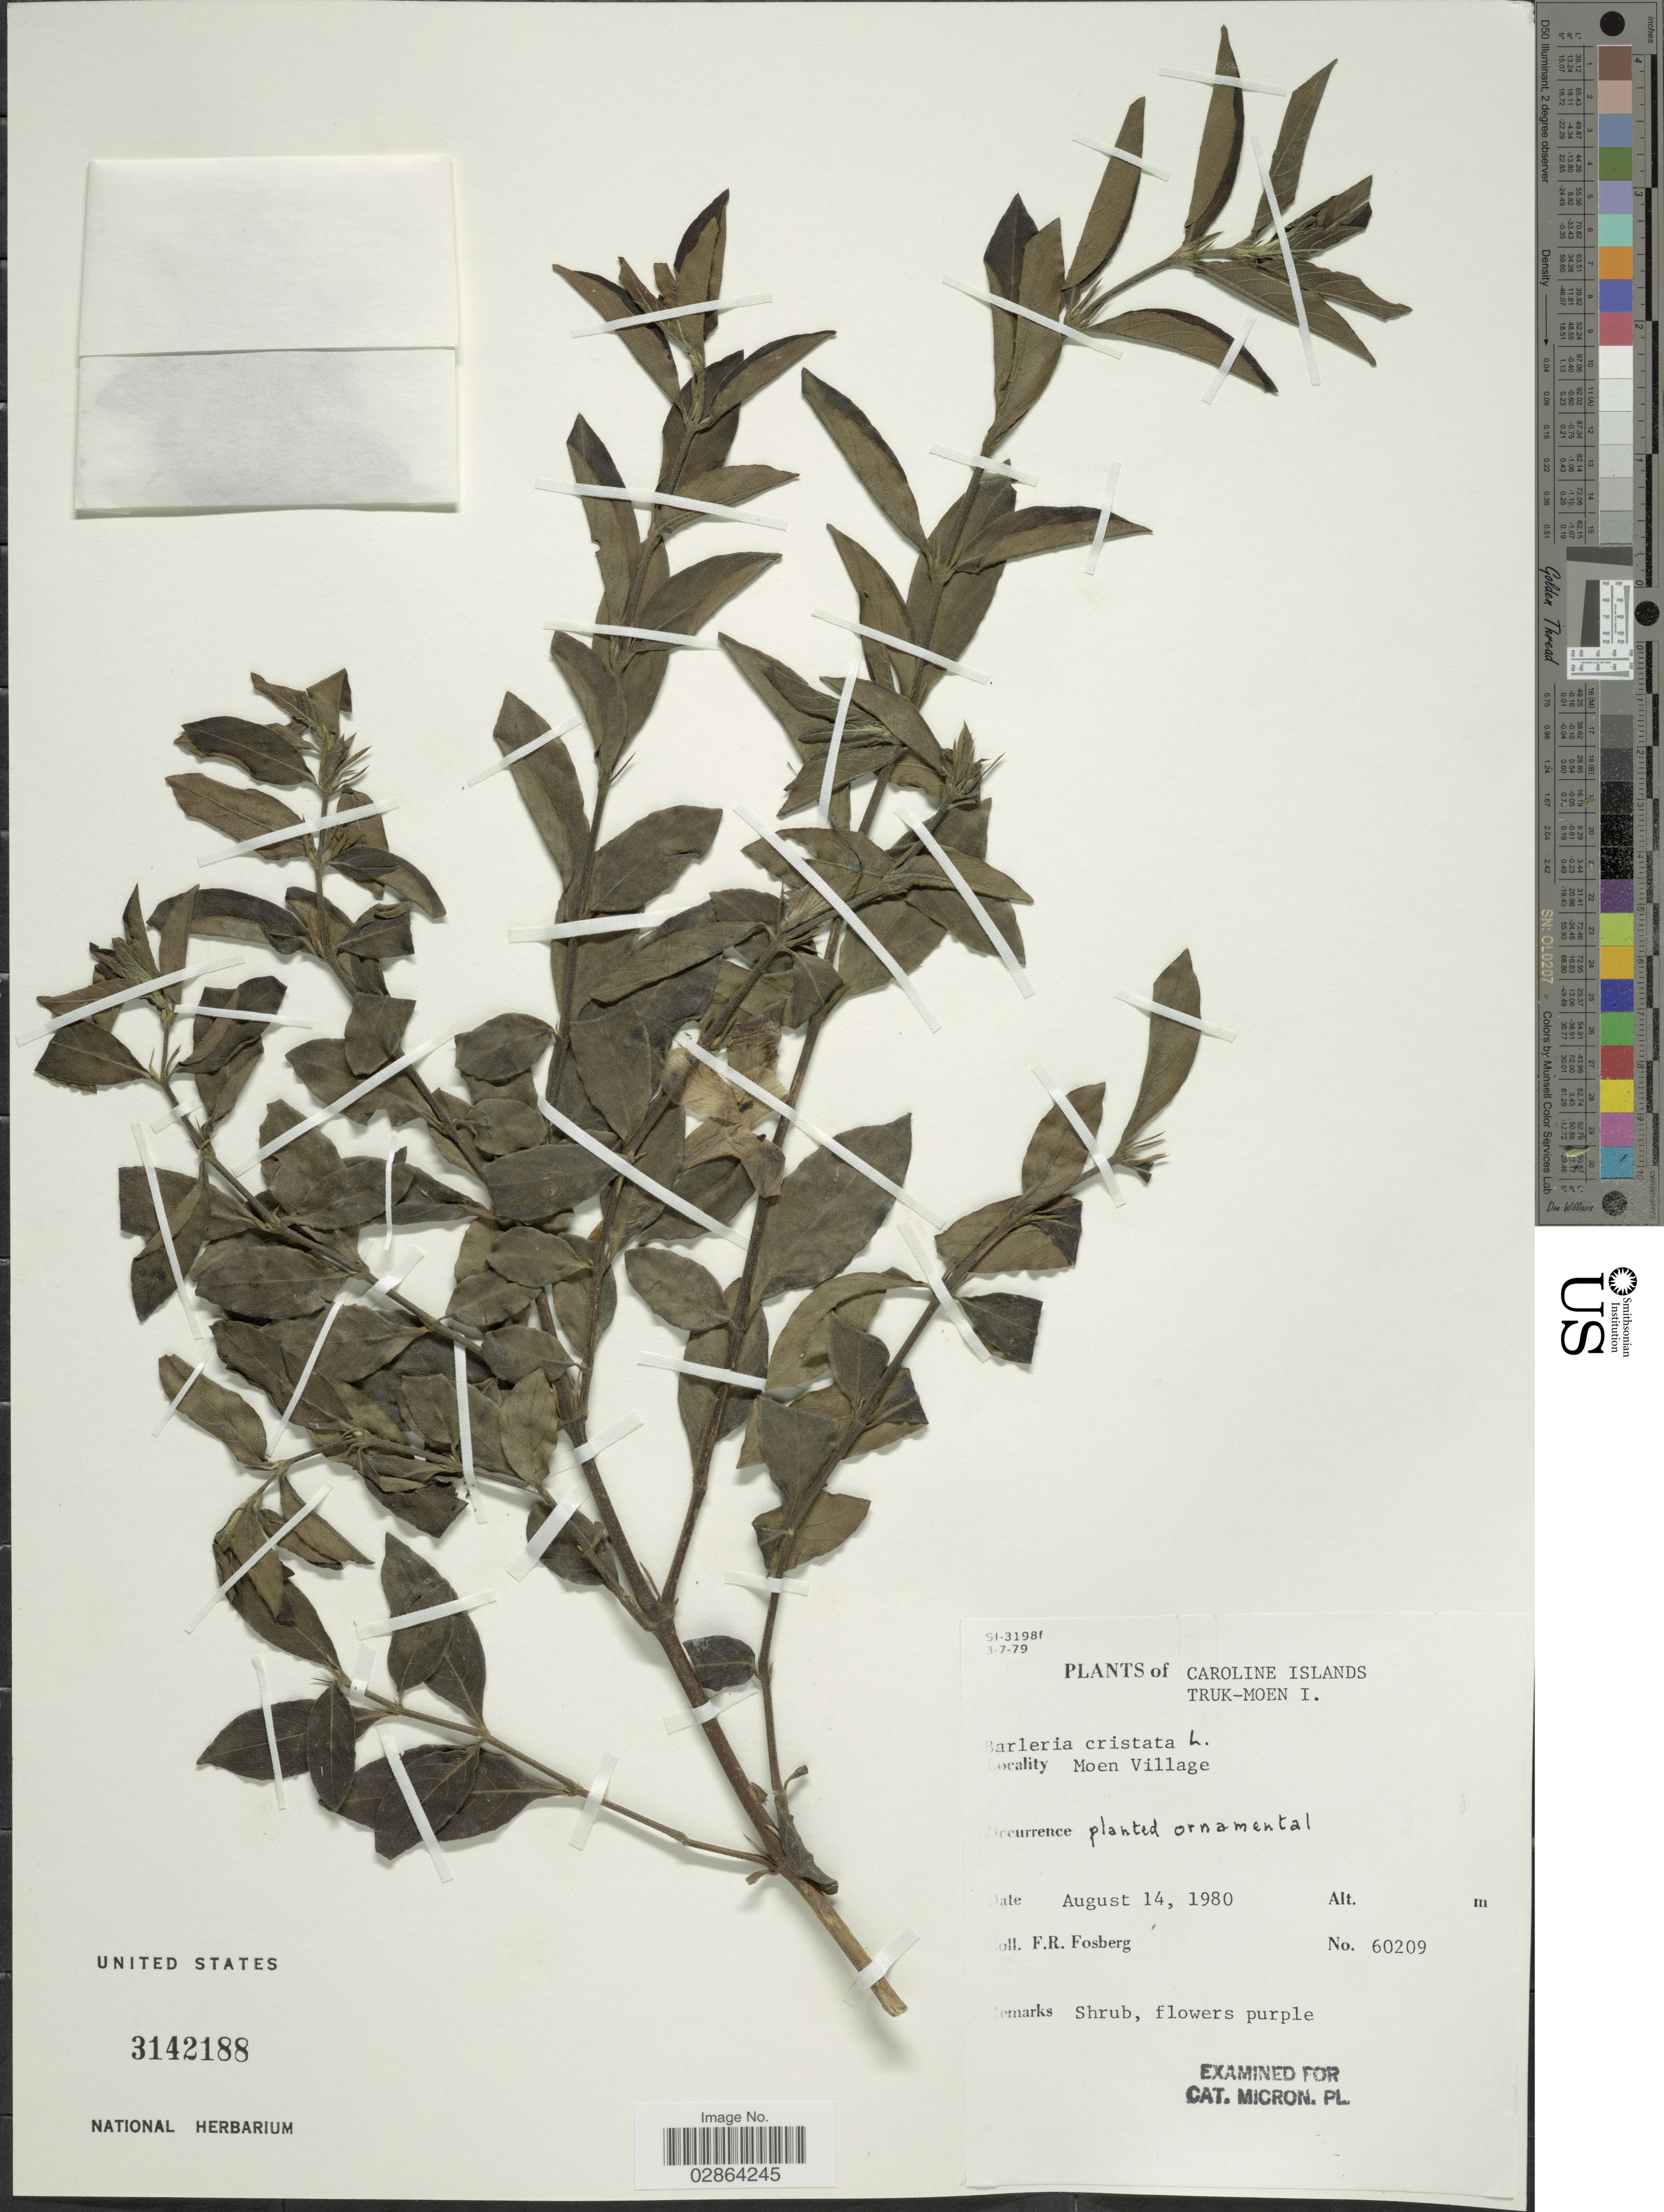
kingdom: Plantae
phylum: Tracheophyta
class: Magnoliopsida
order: Lamiales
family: Acanthaceae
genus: Barleria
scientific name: Barleria cristata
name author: L.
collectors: F. R. Fosberg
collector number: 60209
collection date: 1980-08-14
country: Micronesia, Federated States of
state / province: Truk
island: Moen [Wono]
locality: The Caroline Islands, Truk-Moen I., Moen Village.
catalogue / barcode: US 3142188